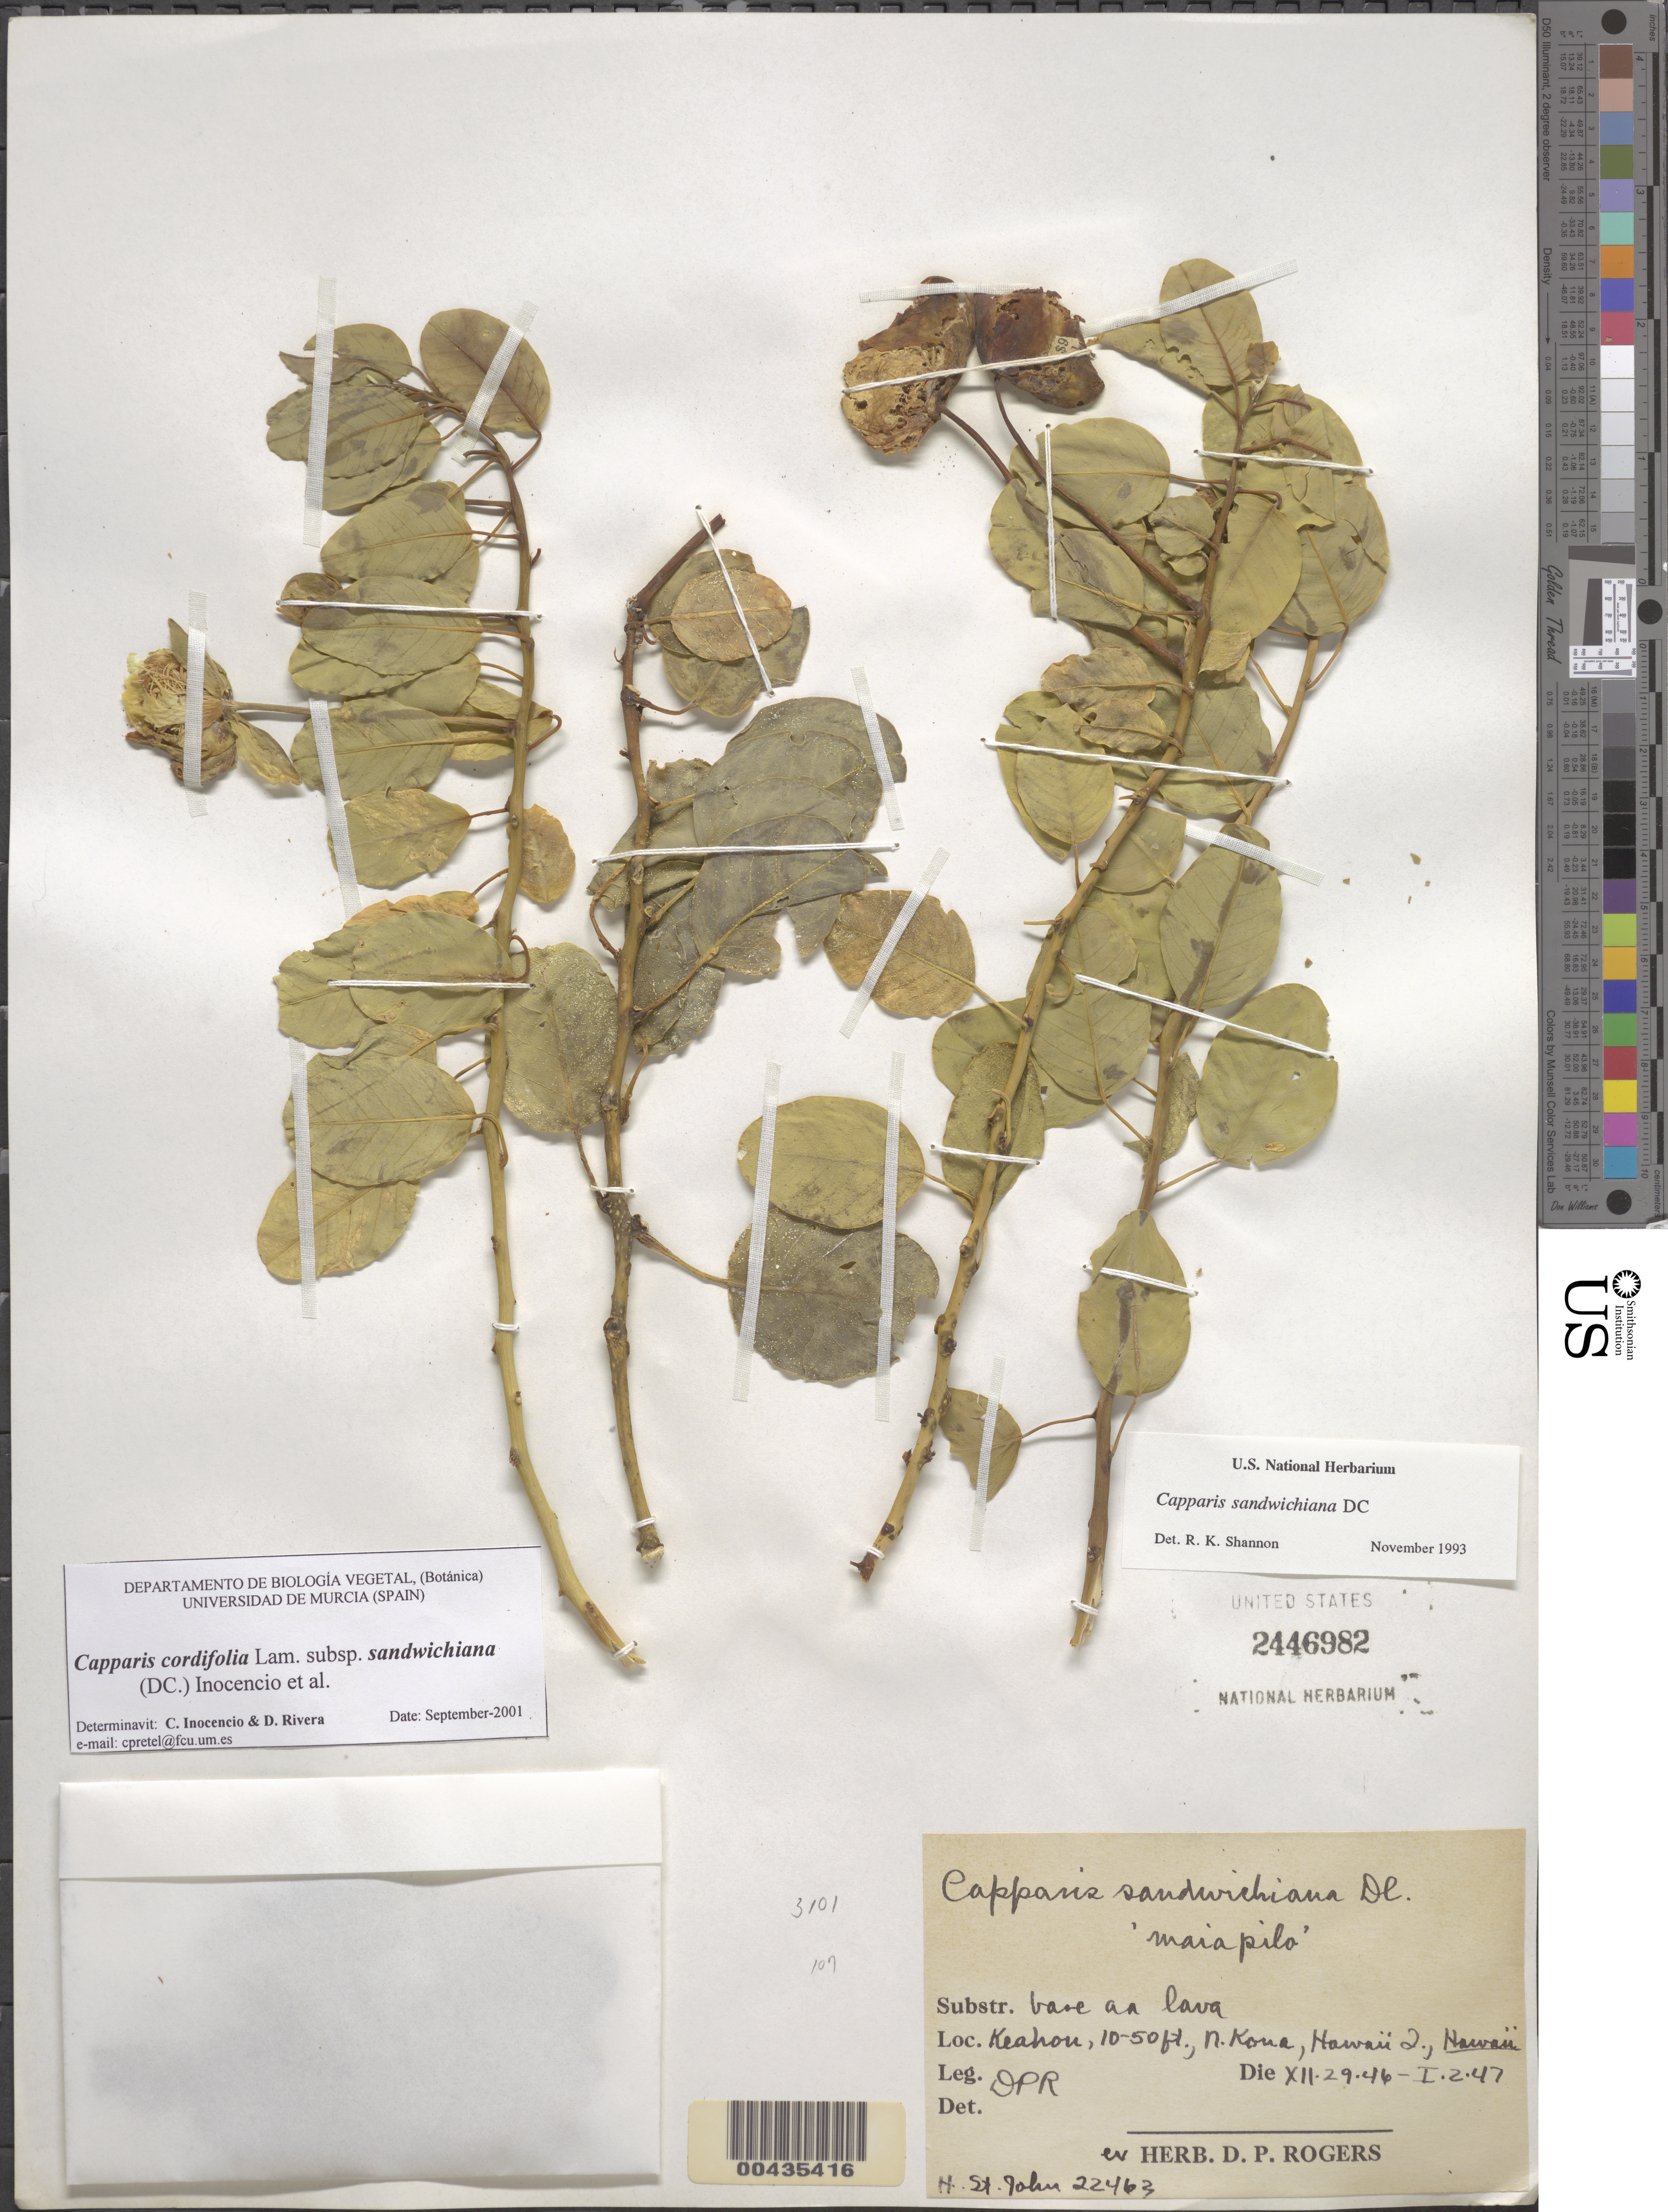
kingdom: Plantae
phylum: Tracheophyta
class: Magnoliopsida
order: Brassicales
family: Capparaceae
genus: Capparis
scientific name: Capparis sandwichiana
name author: DC.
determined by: Shannon, R. K., (UNITED STATES)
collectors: H. St. John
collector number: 22462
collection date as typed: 29 Dec 1946 to 2 Jan 1947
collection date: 1946-12-29/1947-01-02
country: United States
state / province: Hawaii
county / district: Hawaii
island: Hawaii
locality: Keahou, N Kona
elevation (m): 3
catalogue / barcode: US 2446982